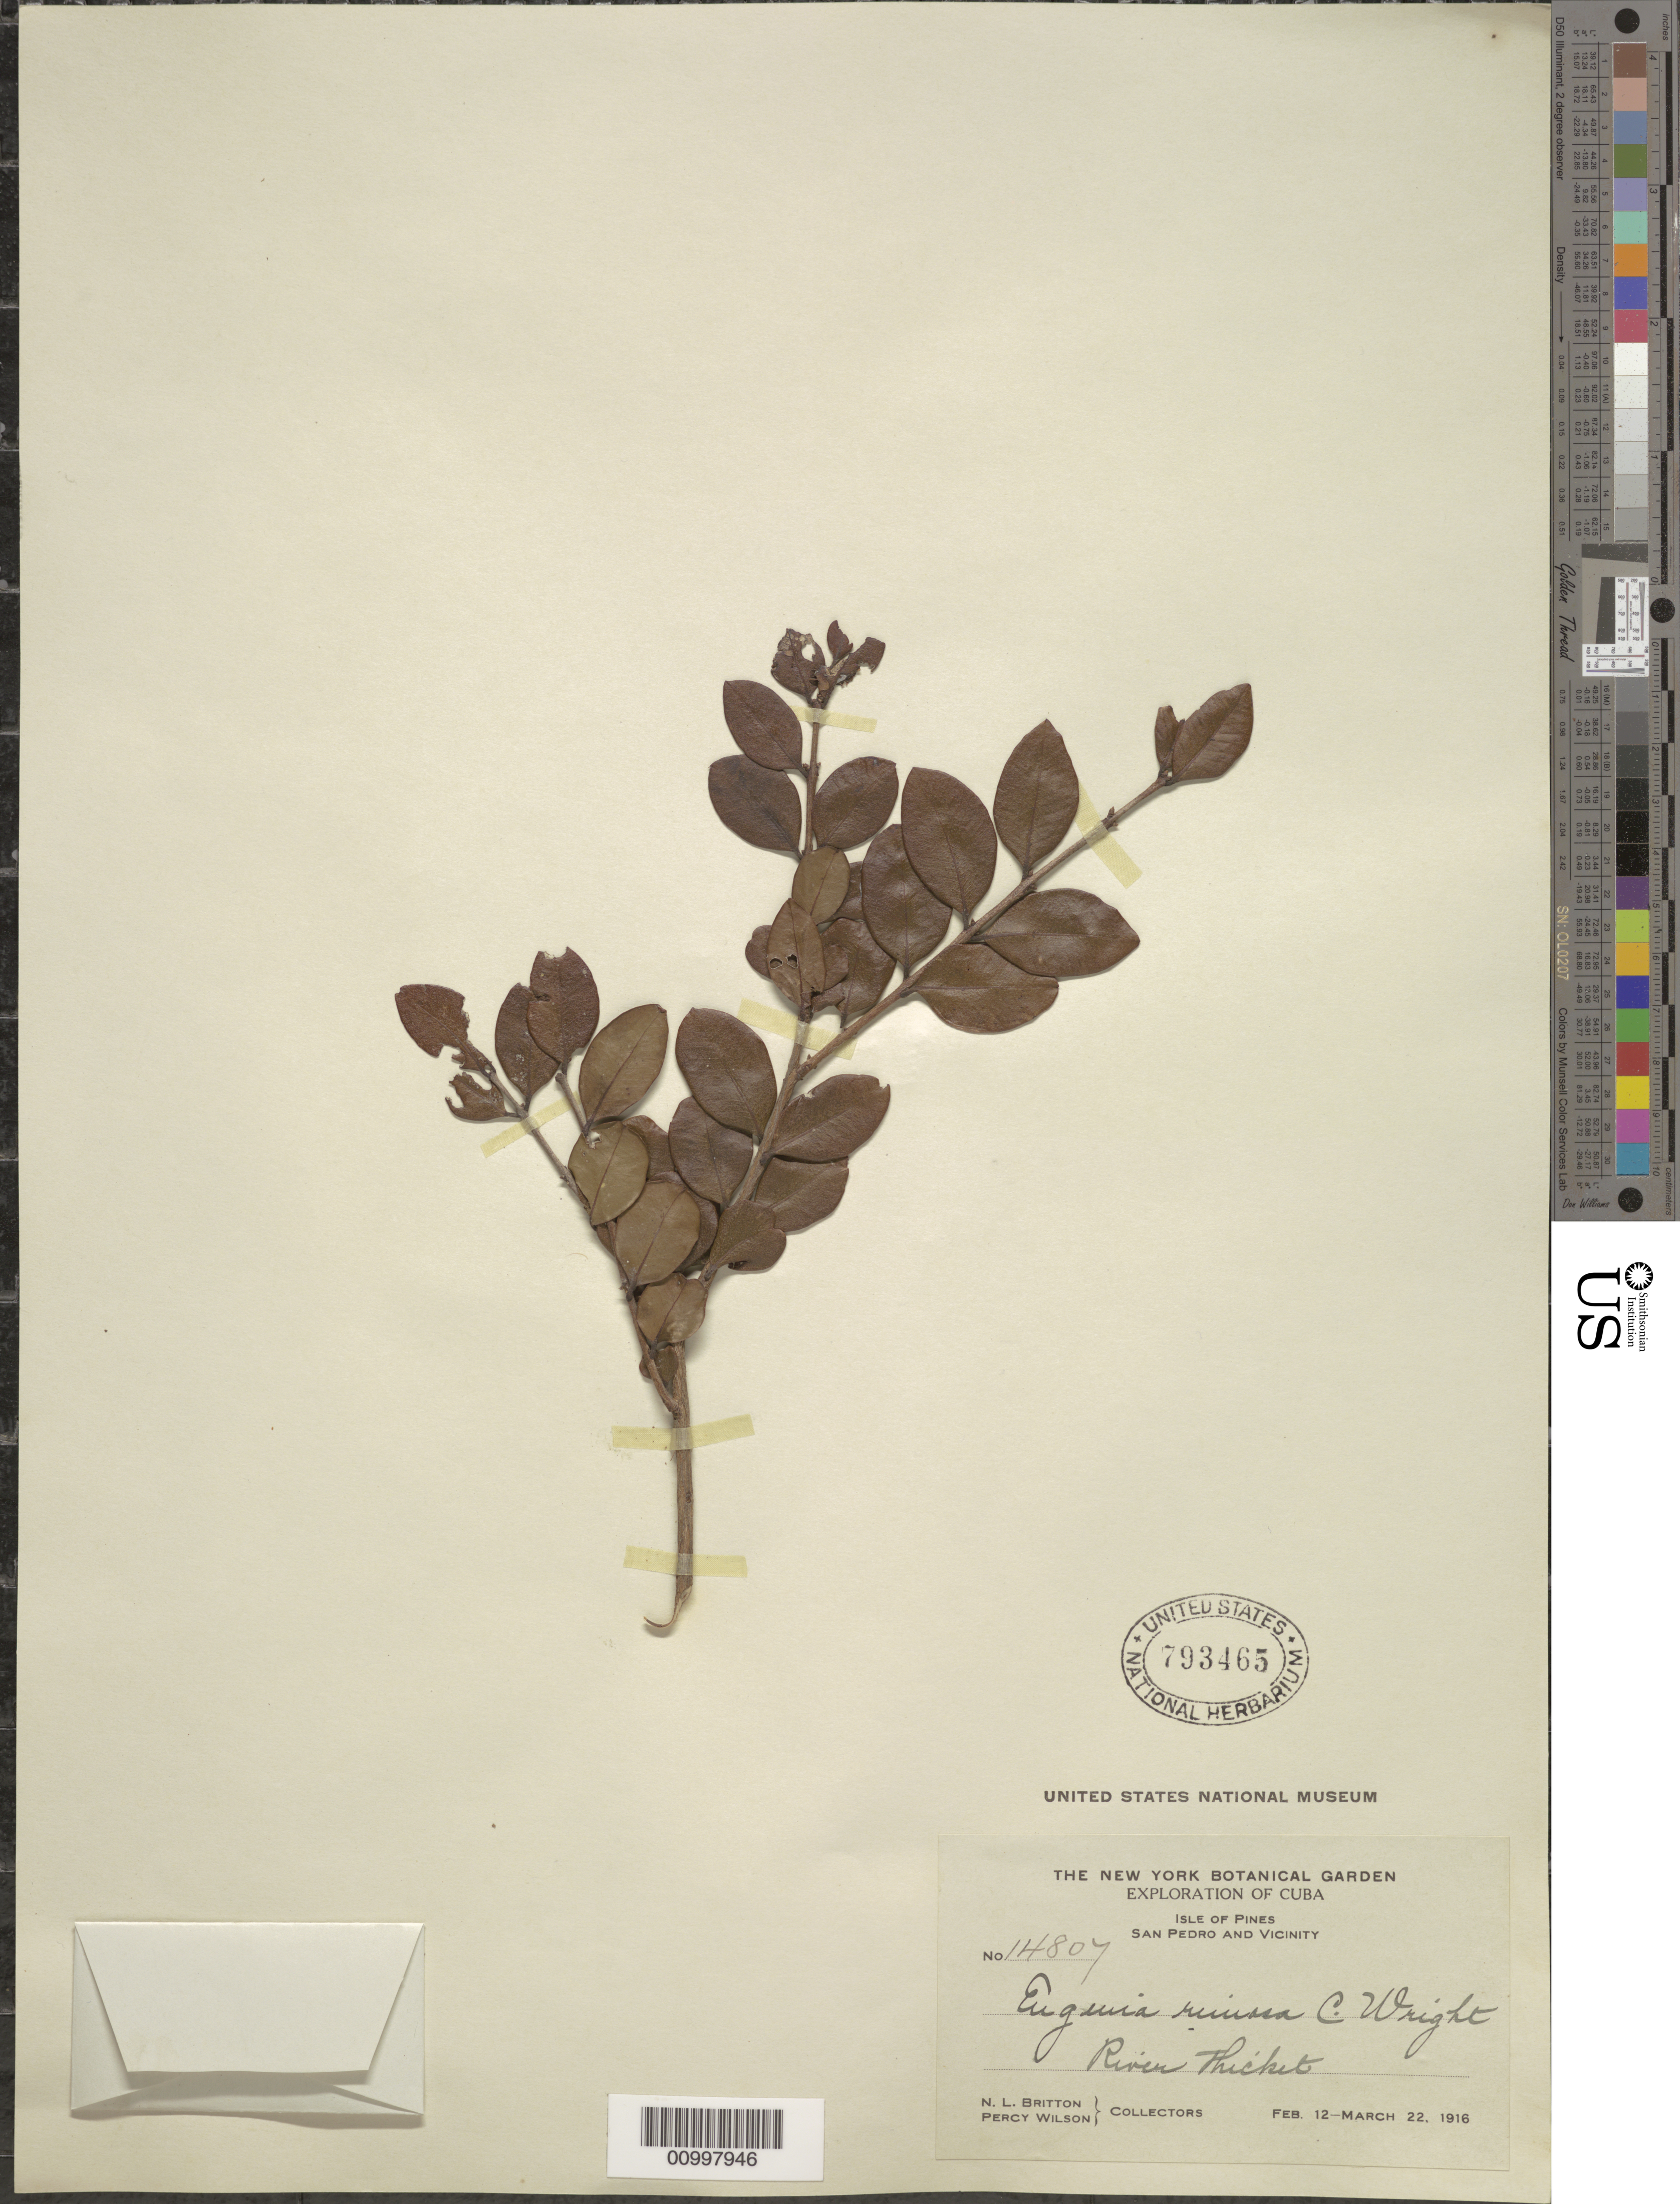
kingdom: Plantae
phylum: Tracheophyta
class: Magnoliopsida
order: Myrtales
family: Myrtaceae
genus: Eugenia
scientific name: Eugenia rimosa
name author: C. Wright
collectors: N. Britton & P. Wilson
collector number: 14807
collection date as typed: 12 Feb 1916 to 22 Mar 1916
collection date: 1916-02-12/1916-03-22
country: Cuba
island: Isla de la Juventud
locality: San Pedro and vicinity, near river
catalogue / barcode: US 793465